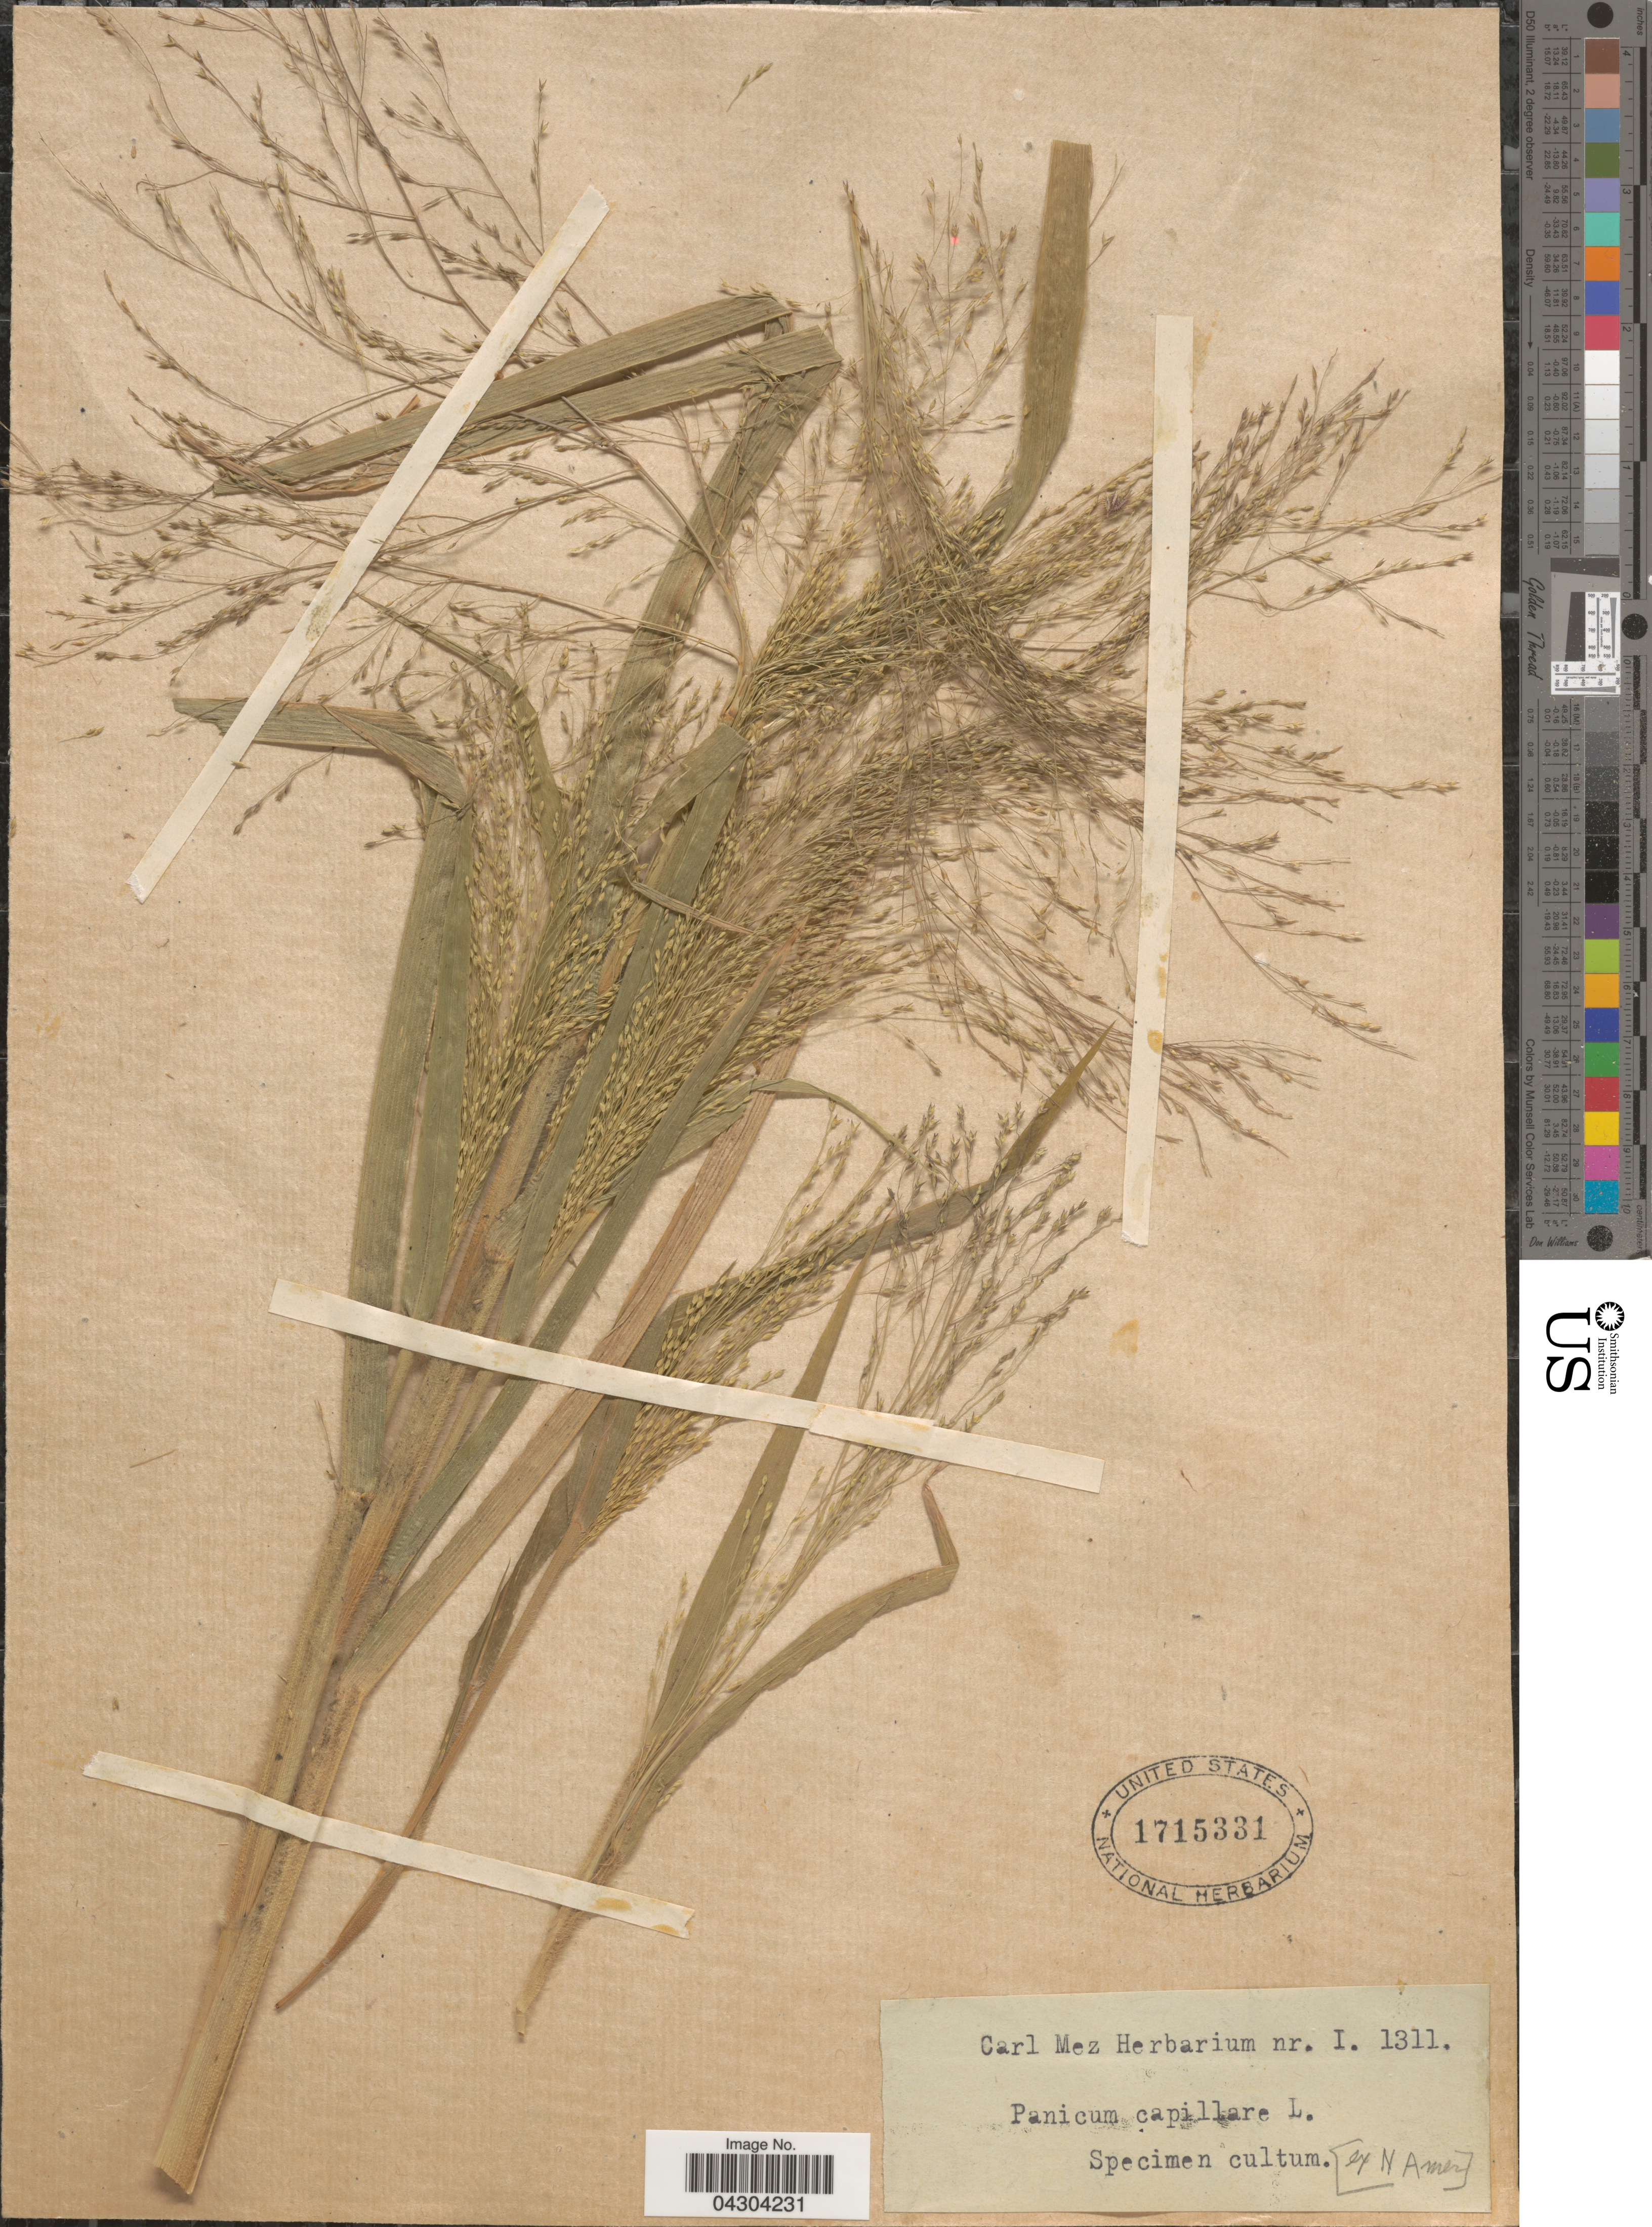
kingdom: Plantae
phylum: Tracheophyta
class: Liliopsida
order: Poales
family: Poaceae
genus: Panicum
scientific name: Panicum capillare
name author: L.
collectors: Ex herb. Carl Mez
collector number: I.1311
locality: [Ex N Amer].[unsure placement]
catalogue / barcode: US 1715331